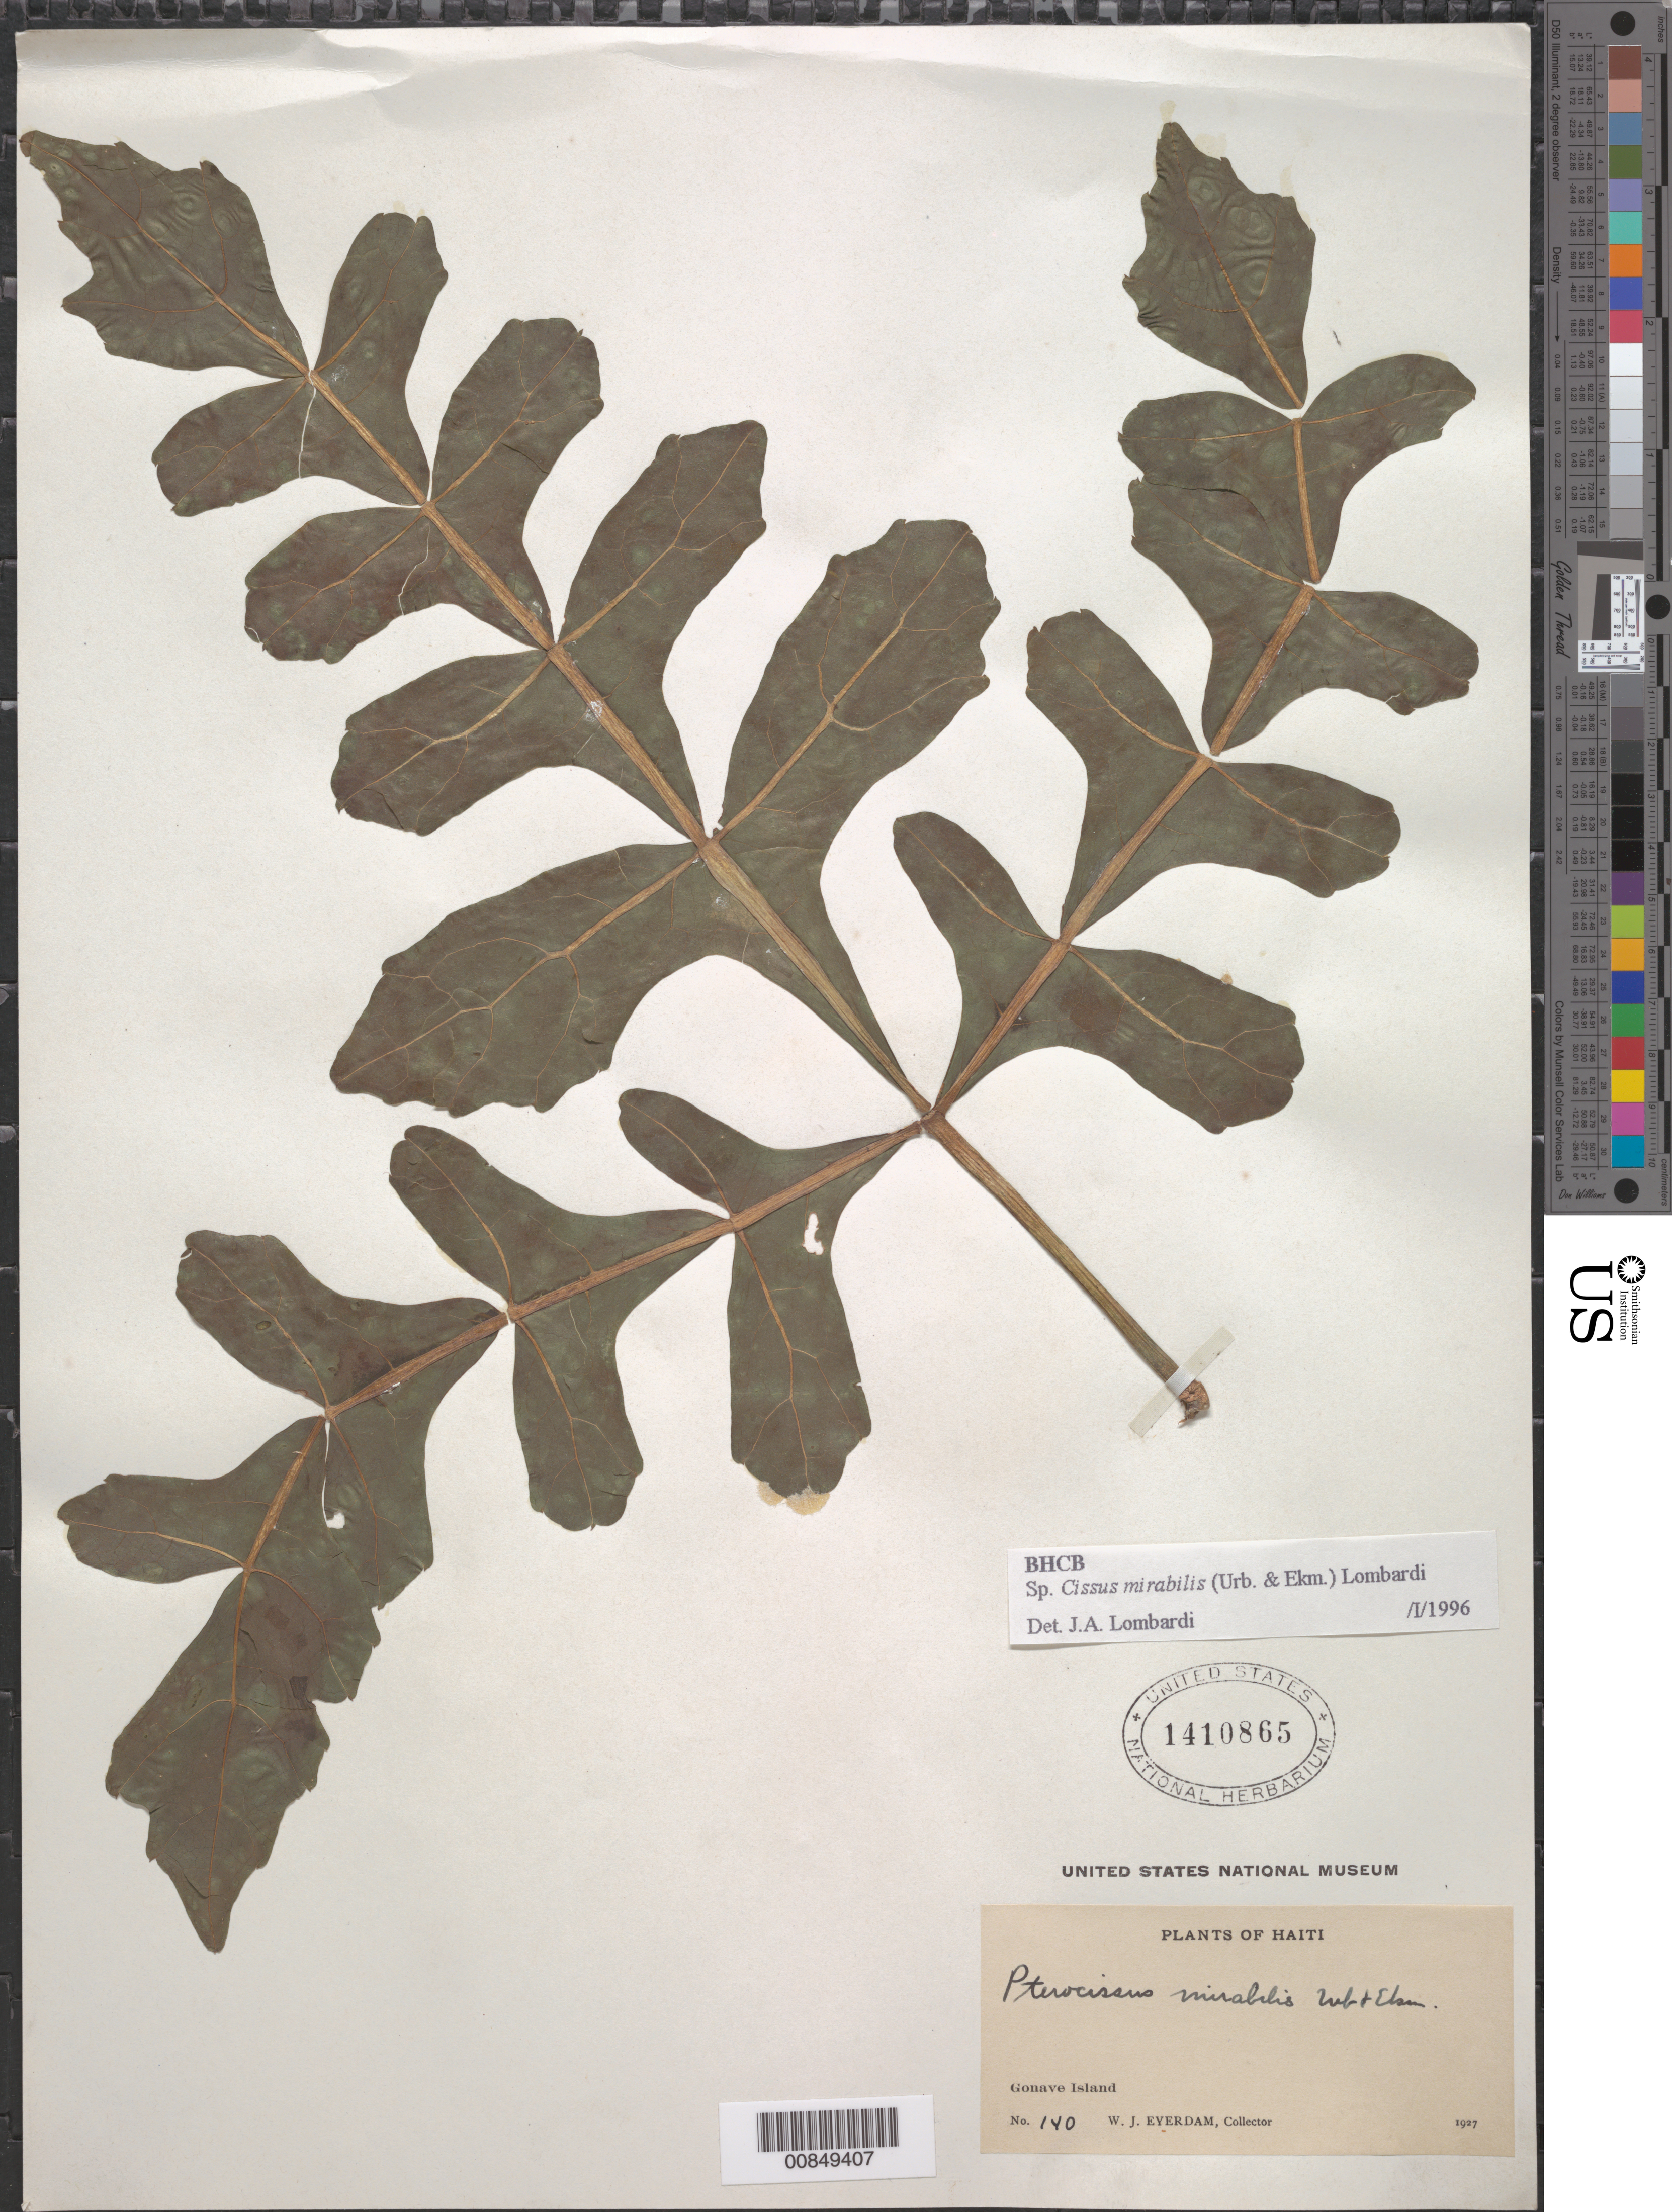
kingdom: Plantae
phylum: Tracheophyta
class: Magnoliopsida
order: Vitales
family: Vitaceae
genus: Cissus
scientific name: Cissus mirabilis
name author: (Urb. & Ekman) Lombardi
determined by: Lombardi, Julio A.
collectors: W. Everdam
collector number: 140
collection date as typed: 1927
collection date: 1927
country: Haiti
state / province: Ouest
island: Île de la Gonâve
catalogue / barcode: US 1410865